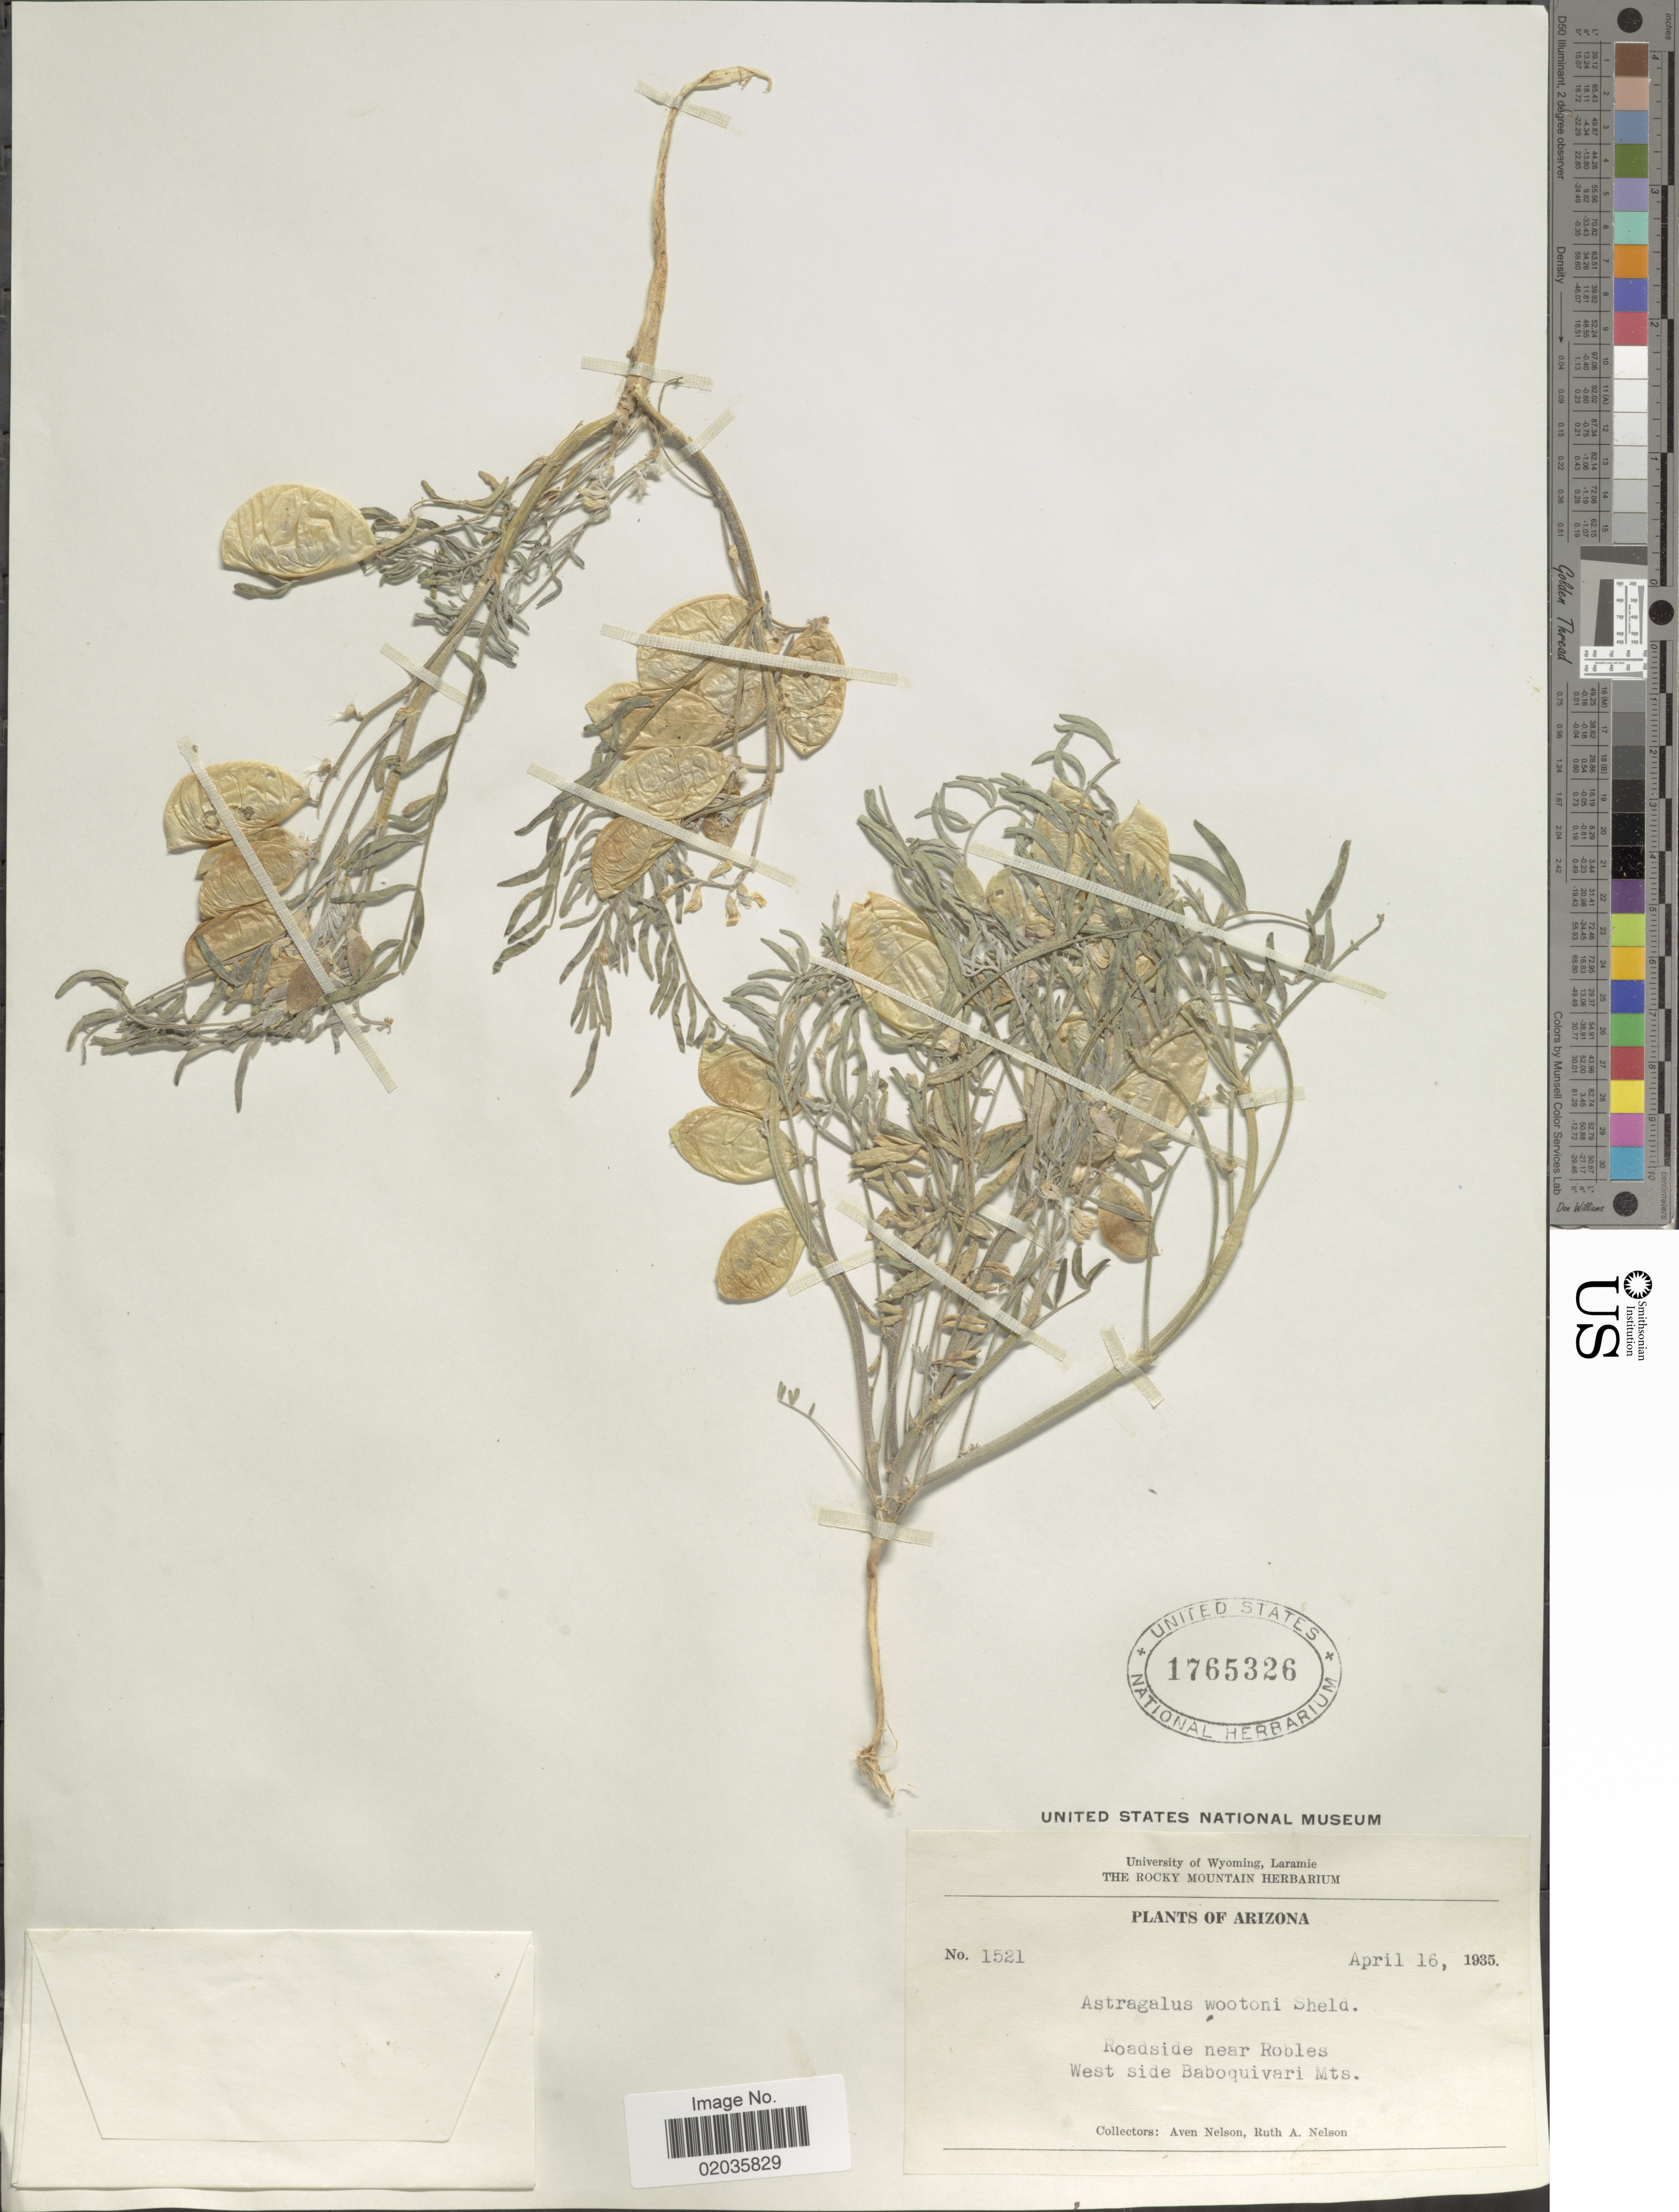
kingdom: Plantae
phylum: Tracheophyta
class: Magnoliopsida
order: Fabales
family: Fabaceae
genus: Astragalus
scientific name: Astragalus wootonii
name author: E. Sheld.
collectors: A. Nelson & R. A. Nelson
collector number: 1521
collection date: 1935-04-16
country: United States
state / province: Arizona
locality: Roadside near Robles, west side Baboquivari Mts.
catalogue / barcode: US 1765326